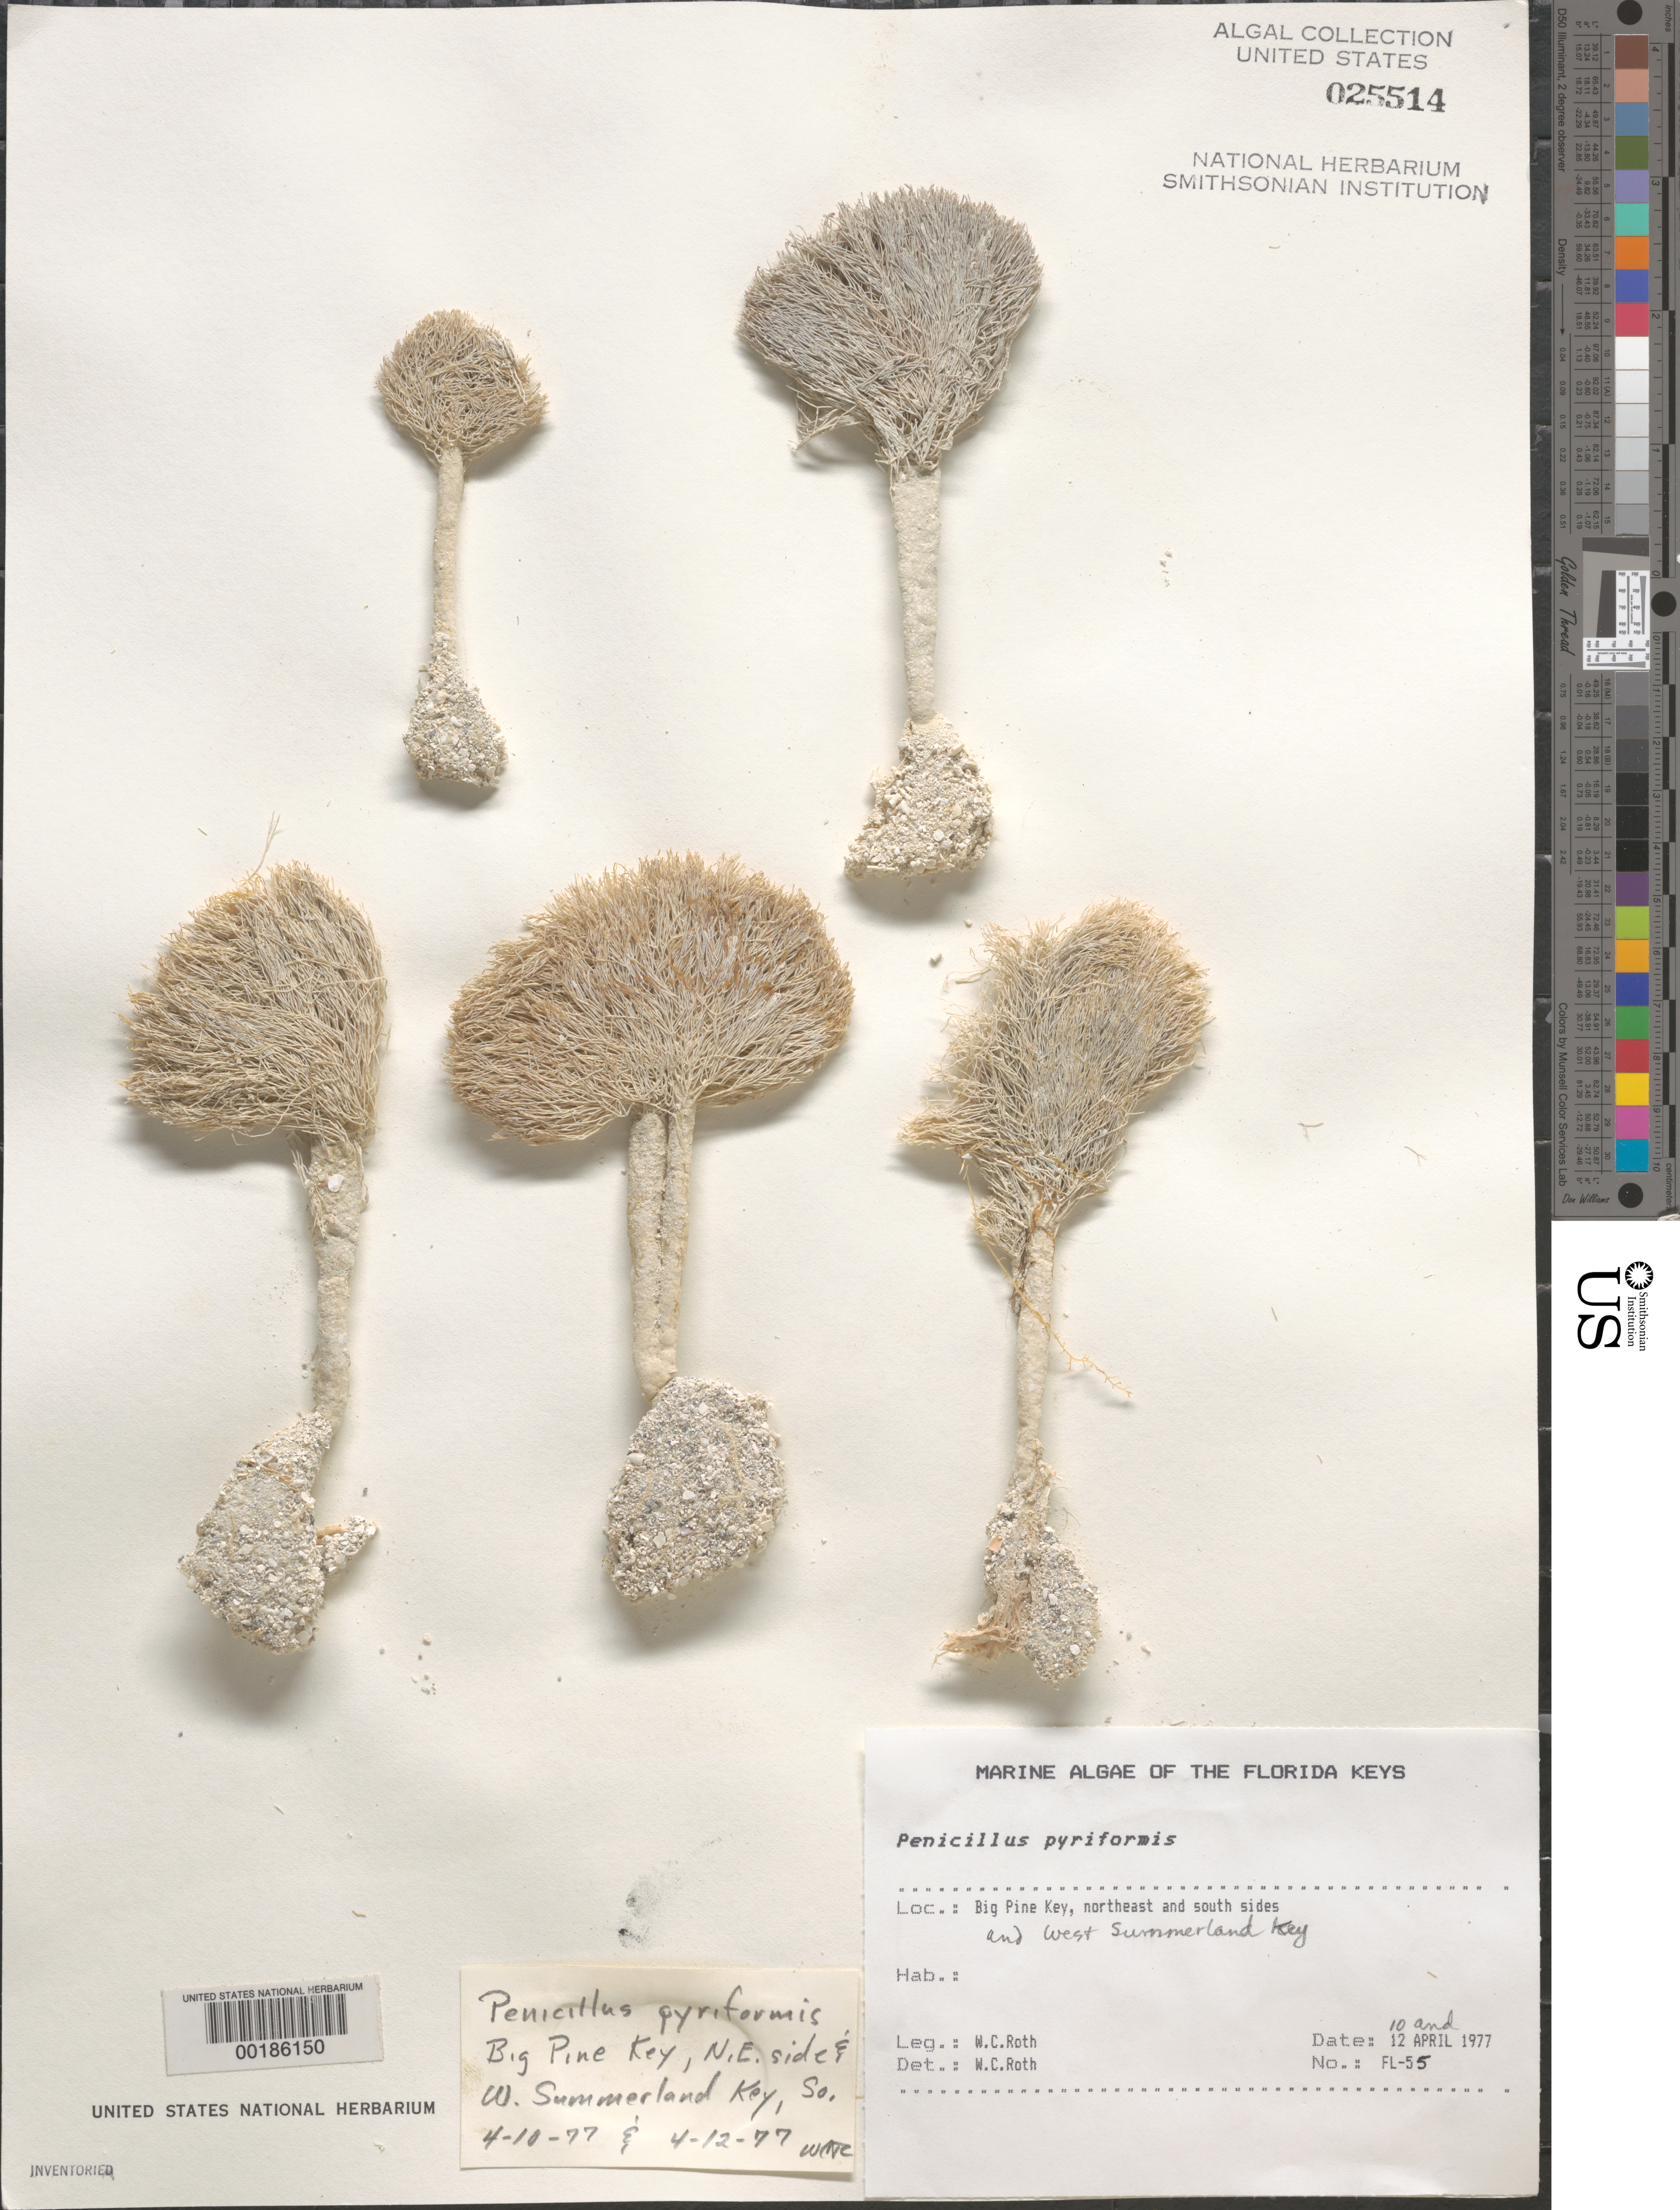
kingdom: Plantae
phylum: Chlorophyta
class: Ulvophyceae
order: Bryopsidales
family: Udoteaceae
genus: Penicillus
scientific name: Penicillus pyriformis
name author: A. Gepp & E. Gepp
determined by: Roth, W. C.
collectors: W. C. Roth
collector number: Fl-55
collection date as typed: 12 Apr 1977 AND 12 Apr 1977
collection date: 1977-04-12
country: United States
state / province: Florida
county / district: Monroe County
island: Big Pine Key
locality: And West Summerland Key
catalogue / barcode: US 25514